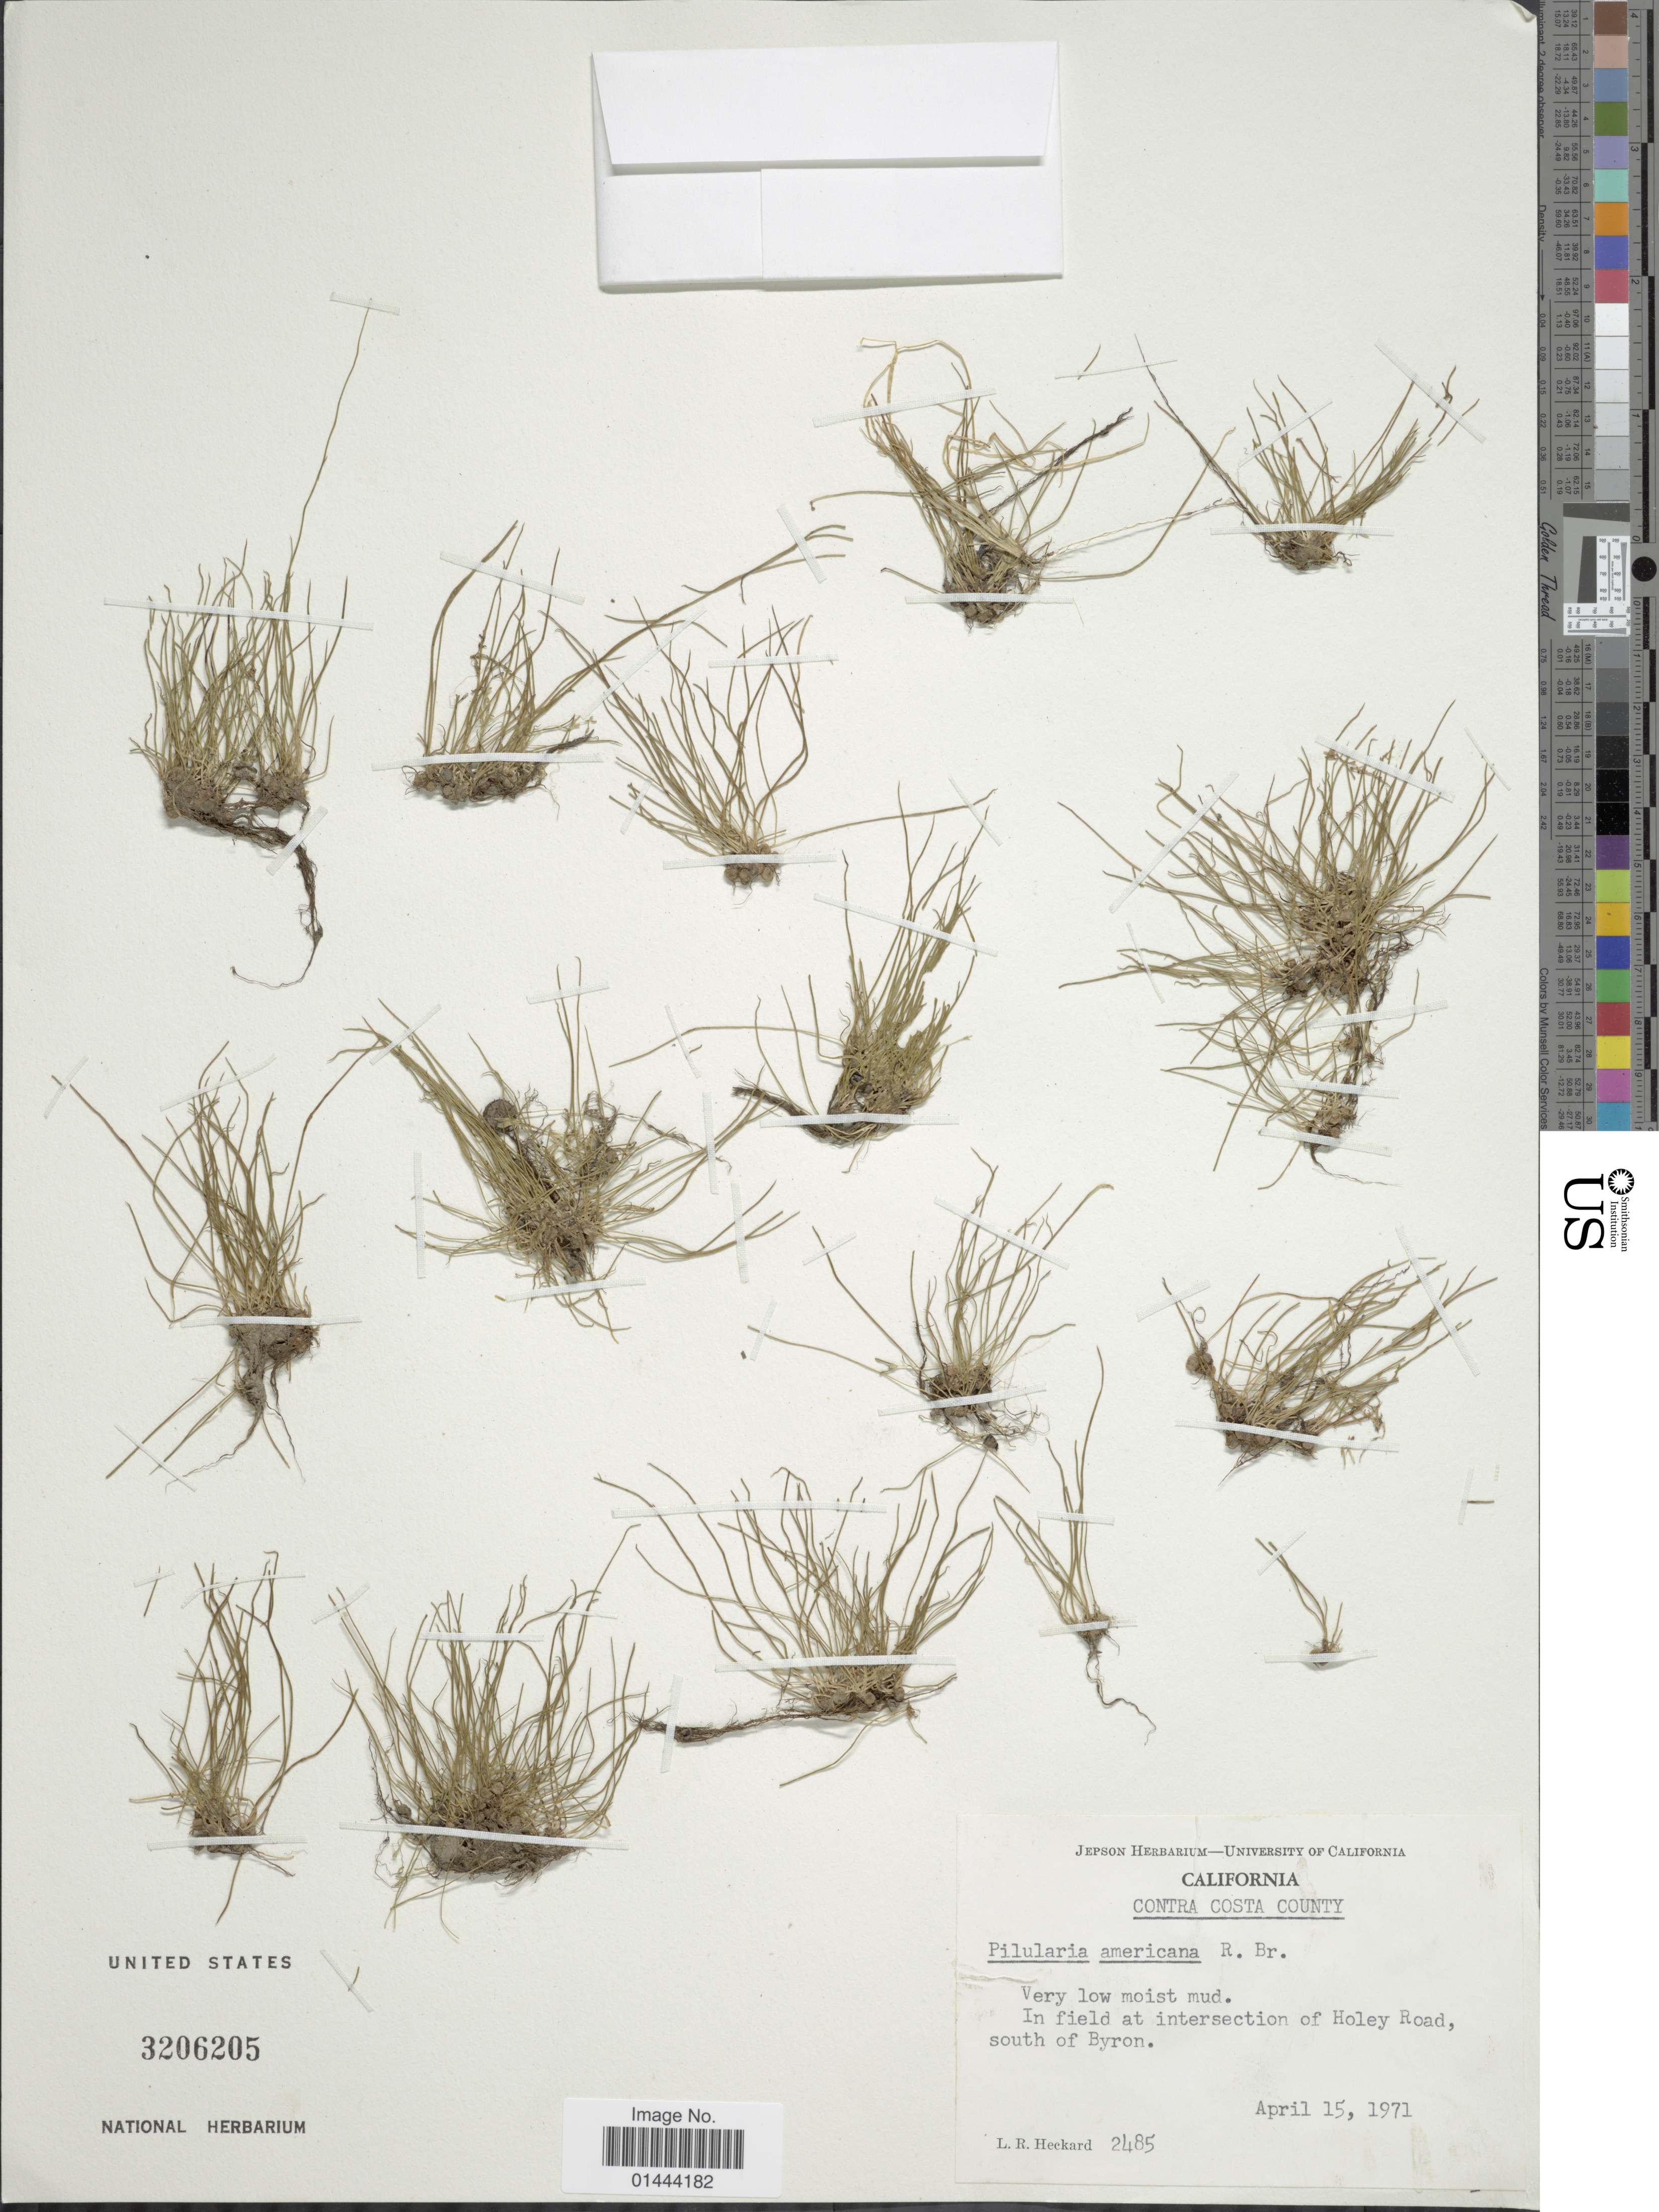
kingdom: Plantae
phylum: Tracheophyta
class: Polypodiopsida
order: Salviniales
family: Marsileaceae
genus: Pilularia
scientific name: Pilularia americana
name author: A. Braun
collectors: L. R. Heckard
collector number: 2485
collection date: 1971-04-15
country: United States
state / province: California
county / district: Contra Costa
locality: Contra Costa County, very low moist mud, in field at intersection of Holey Road, south of Byron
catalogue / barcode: US 3206205